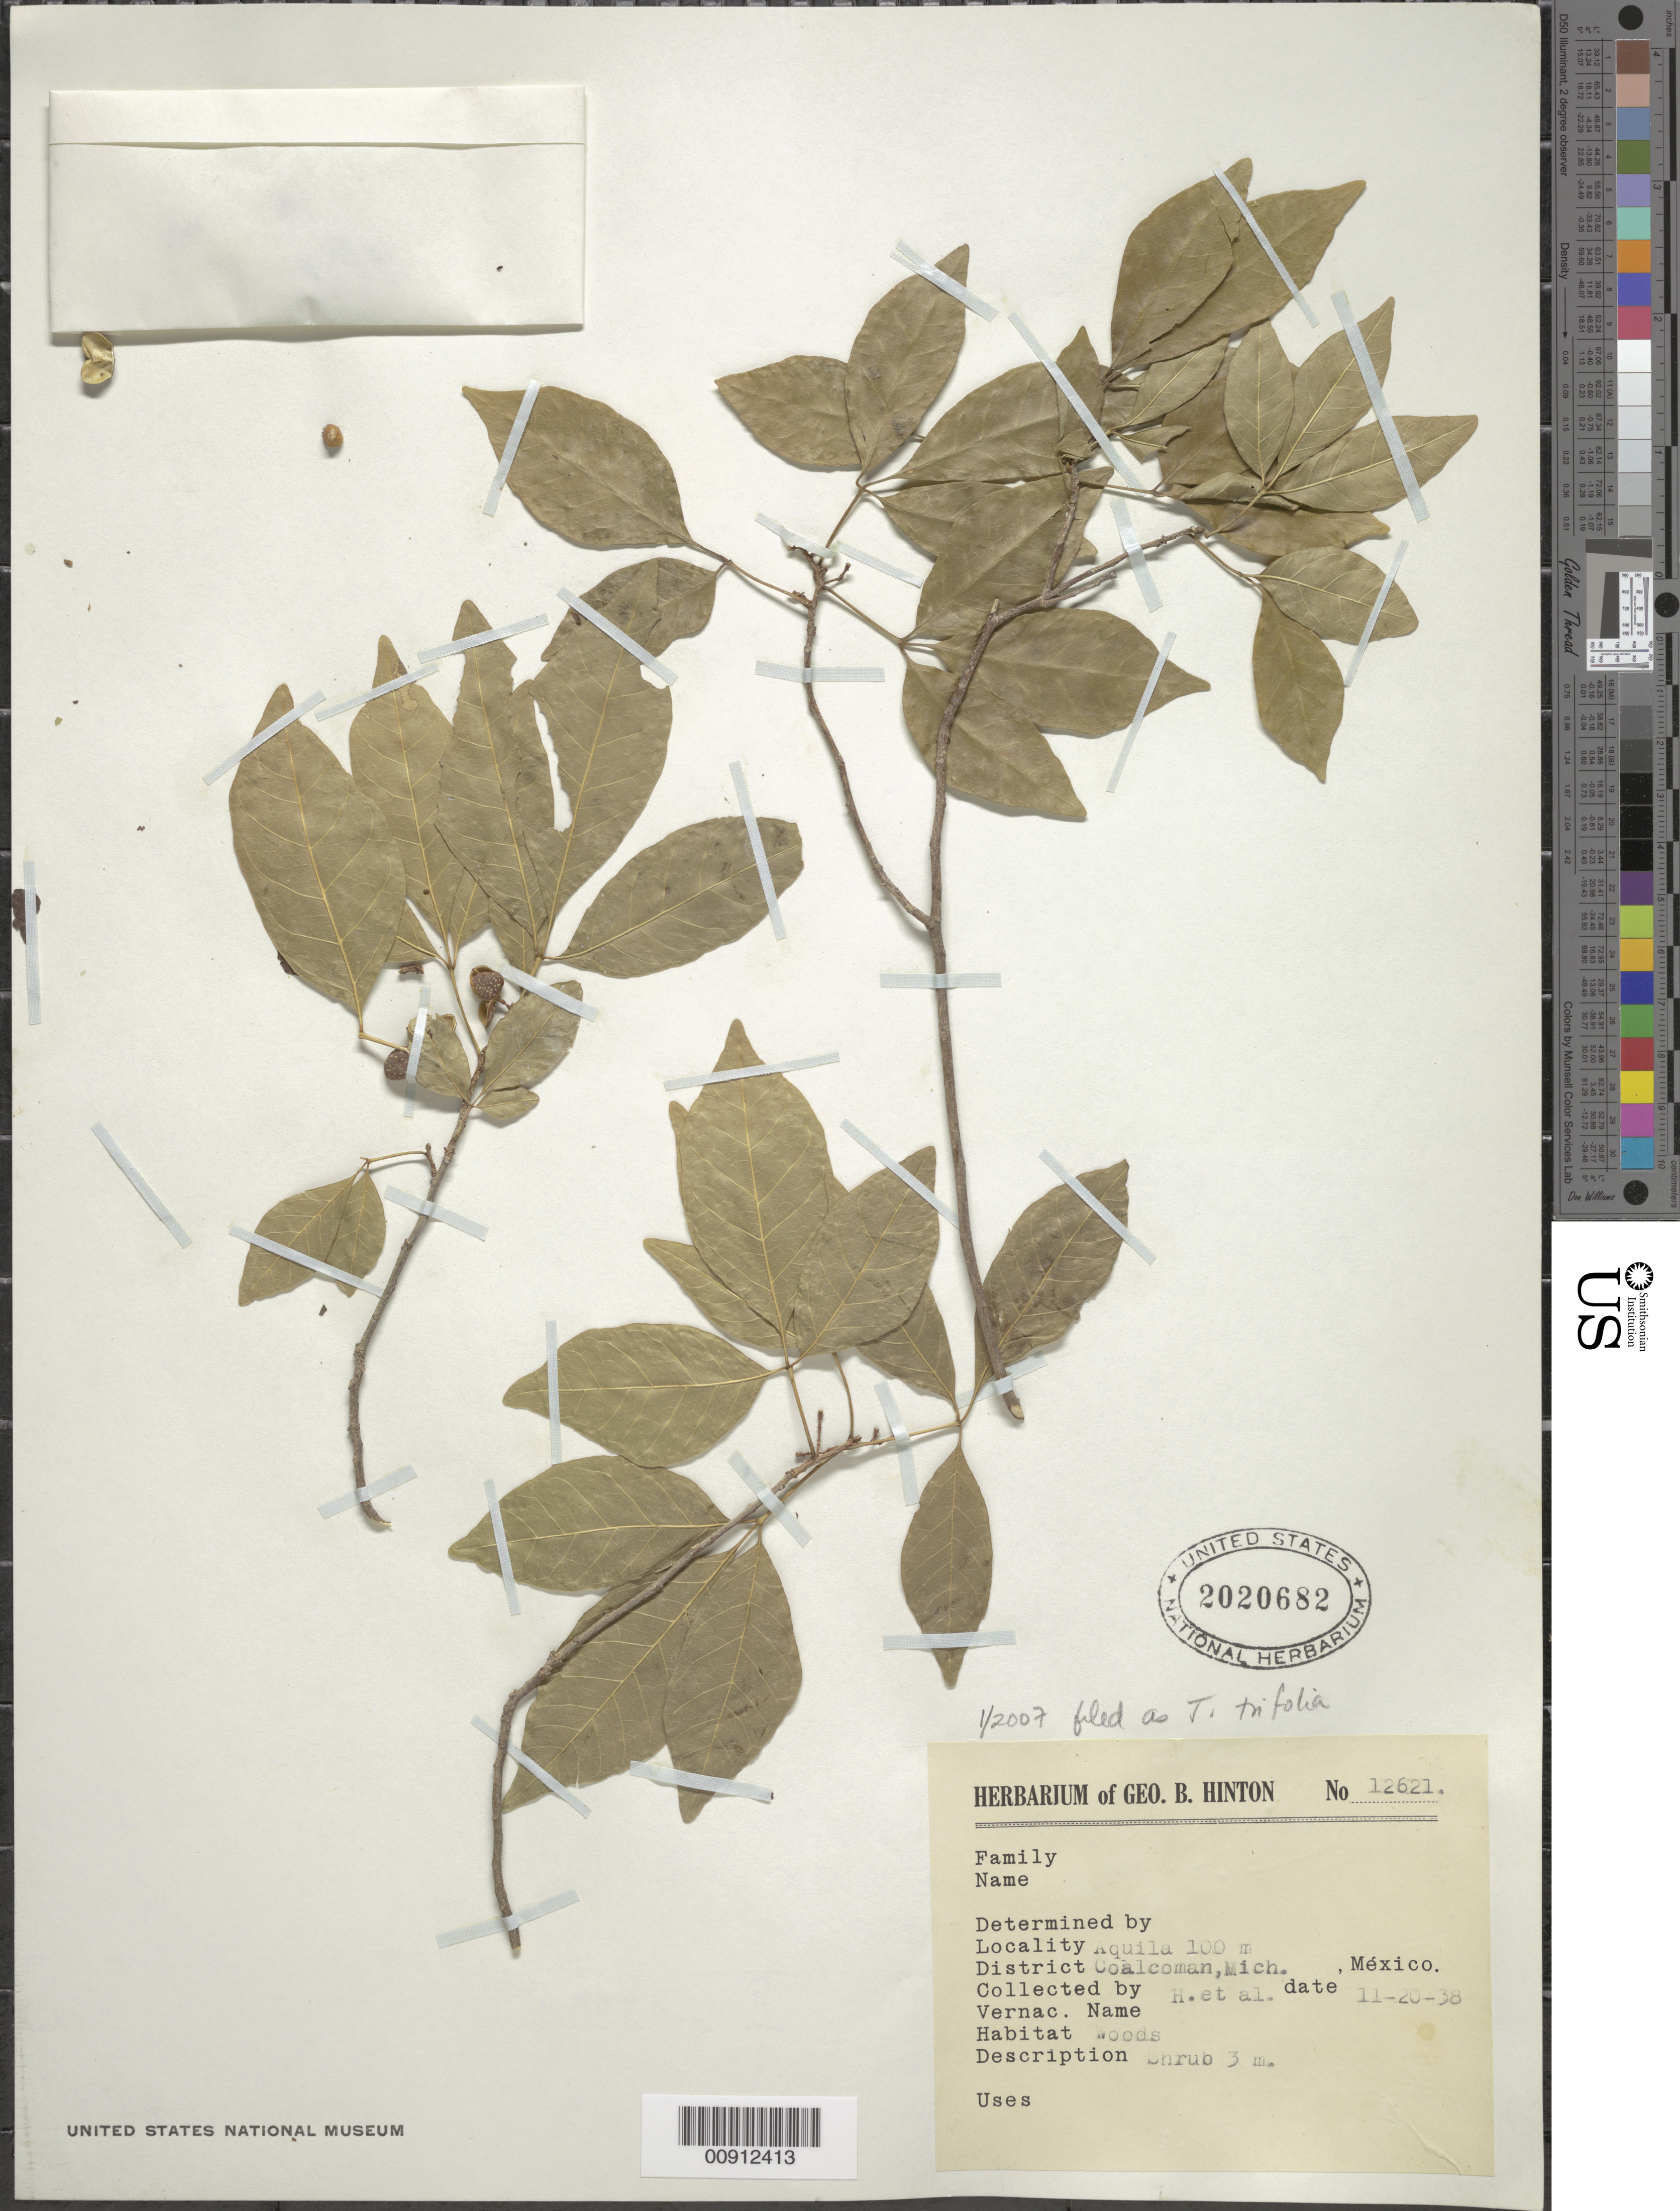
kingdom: Plantae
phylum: Tracheophyta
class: Magnoliopsida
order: Sapindales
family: Meliaceae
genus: Trichilia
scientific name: Trichilia trifolia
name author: L.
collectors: G. B. Hinton & et al.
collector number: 12621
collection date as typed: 20 Nov 1938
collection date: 1938-11-20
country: Mexico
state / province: Michoacán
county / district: Coalcomán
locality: Aquila, District Coalcomán, Michoacán.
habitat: Woods.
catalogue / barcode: US 2020682